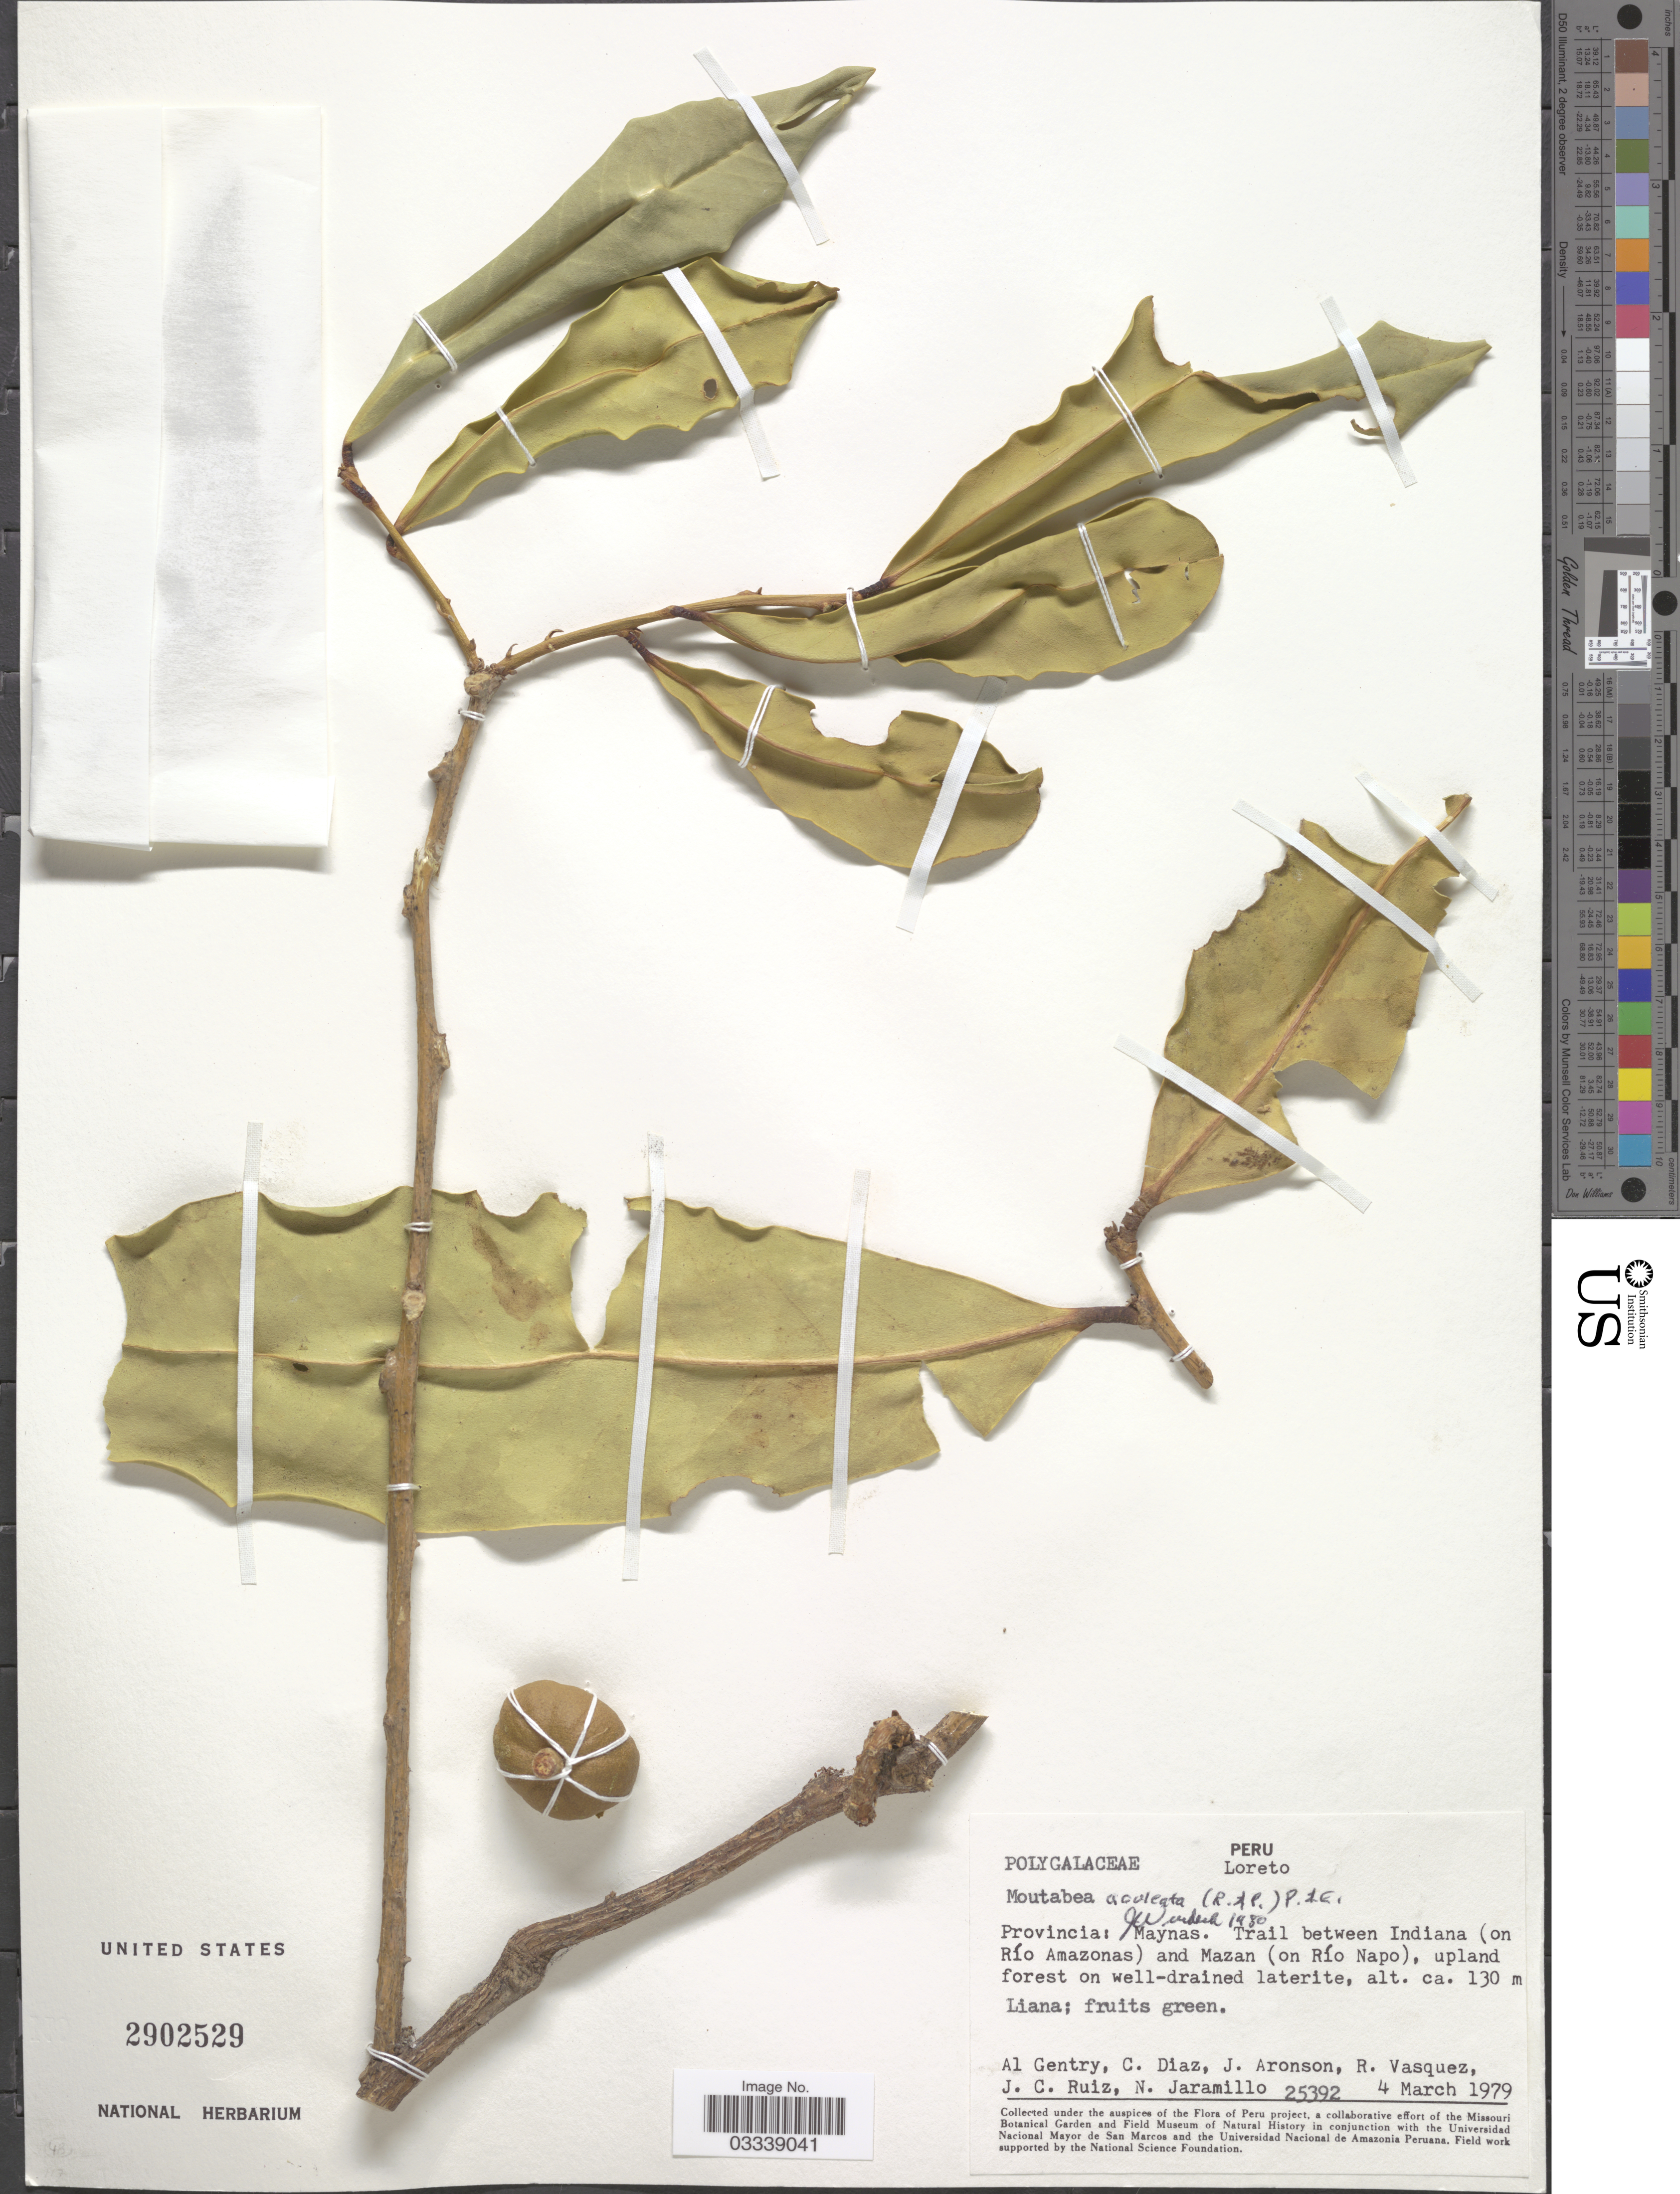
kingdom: Plantae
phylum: Tracheophyta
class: Magnoliopsida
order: Fabales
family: Polygalaceae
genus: Moutabea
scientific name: Moutabea aculeata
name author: Ruiz & Pav.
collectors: A. H. Gentry, C. Díaz, J. Aronson, R. Vasquez & et al.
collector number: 25392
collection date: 1979-03-04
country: Peru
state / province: Loreto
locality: Provincia: Maynas. Trail between Indiana (on Río Amazonas) and Mazan (on Río Napo).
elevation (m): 130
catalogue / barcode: US 2902529